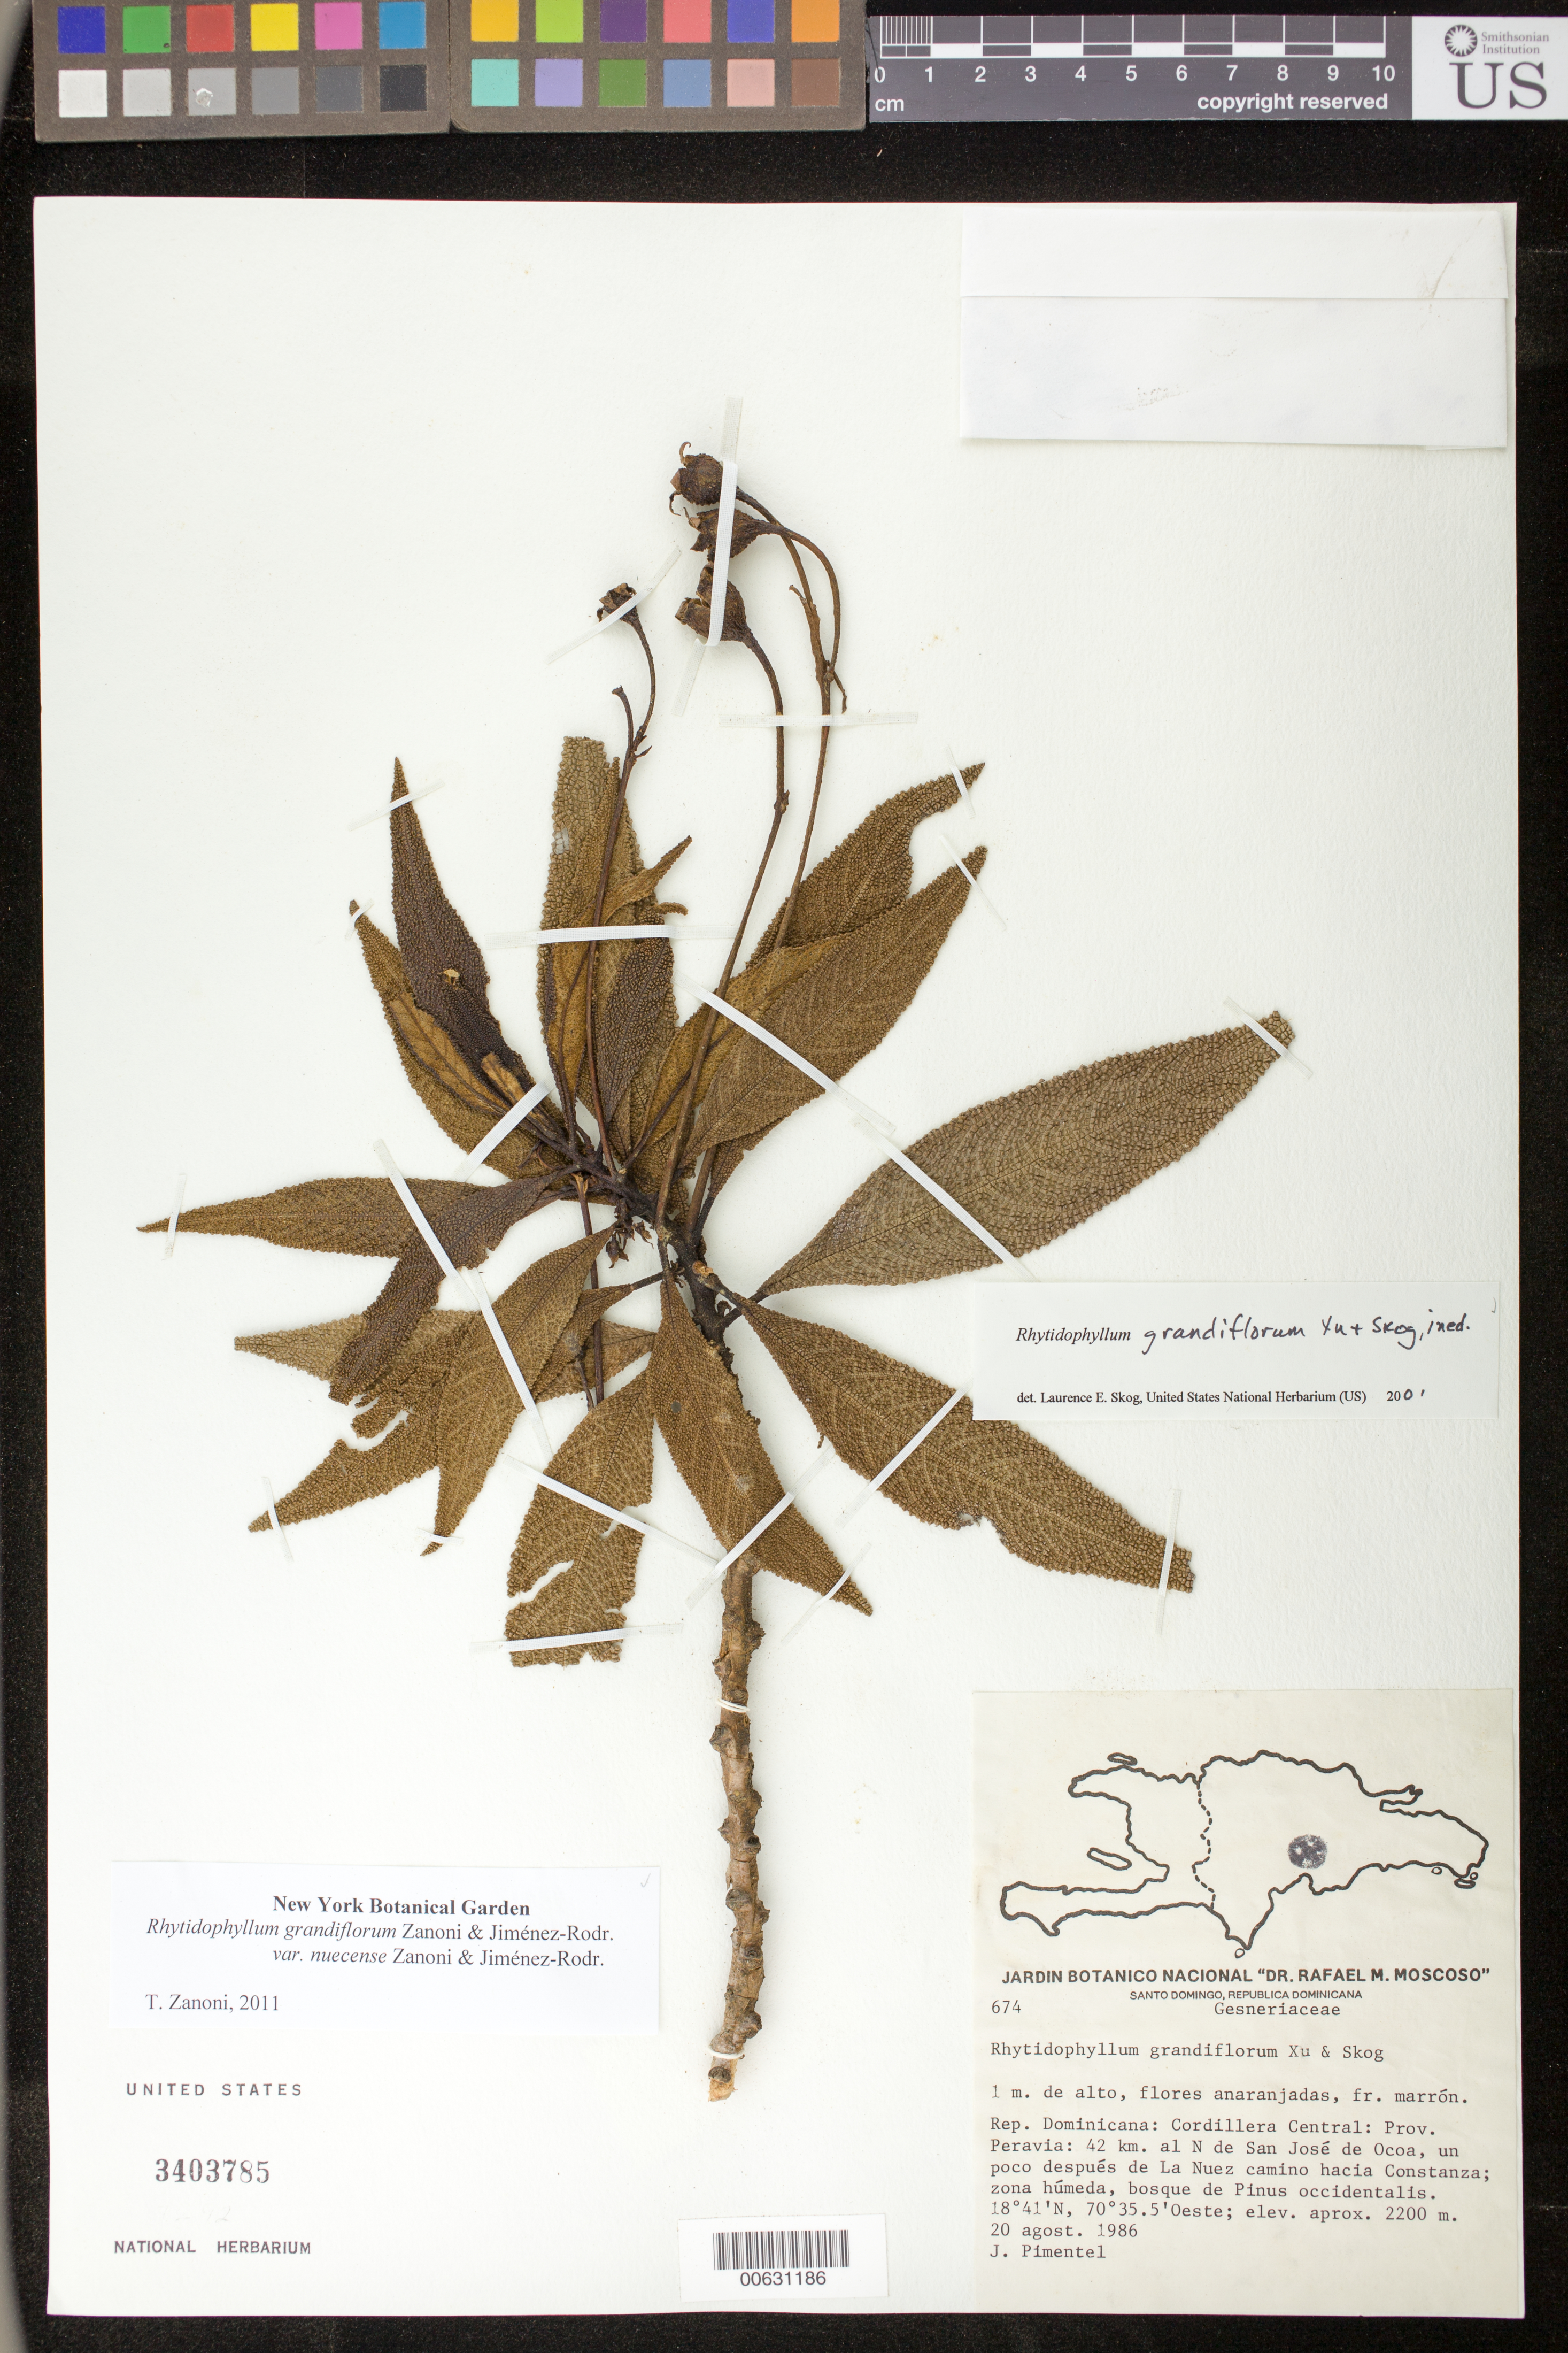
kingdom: Plantae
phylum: Tracheophyta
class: Magnoliopsida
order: Lamiales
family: Gesneriaceae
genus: Rhytidophyllum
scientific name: Rhytidophyllum grandiflorum var. nuecense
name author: Zanoni & Jiménez Rodr.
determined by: Zanoni, T. A., (NY), New York Botanical Garden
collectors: J. Pimentel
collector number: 674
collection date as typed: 20 Aug 1986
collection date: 1986-08-20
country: Dominican Republic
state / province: Peravia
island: Hispaniola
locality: Cordillera Central: Prov. Peravia: 42 km. al N de San José de Ocoa, un poco después de La Nuez camino hacia Constanza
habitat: Zona húmeda, bosque de Pinus occidentalis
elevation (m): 2200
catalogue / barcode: US 3403785